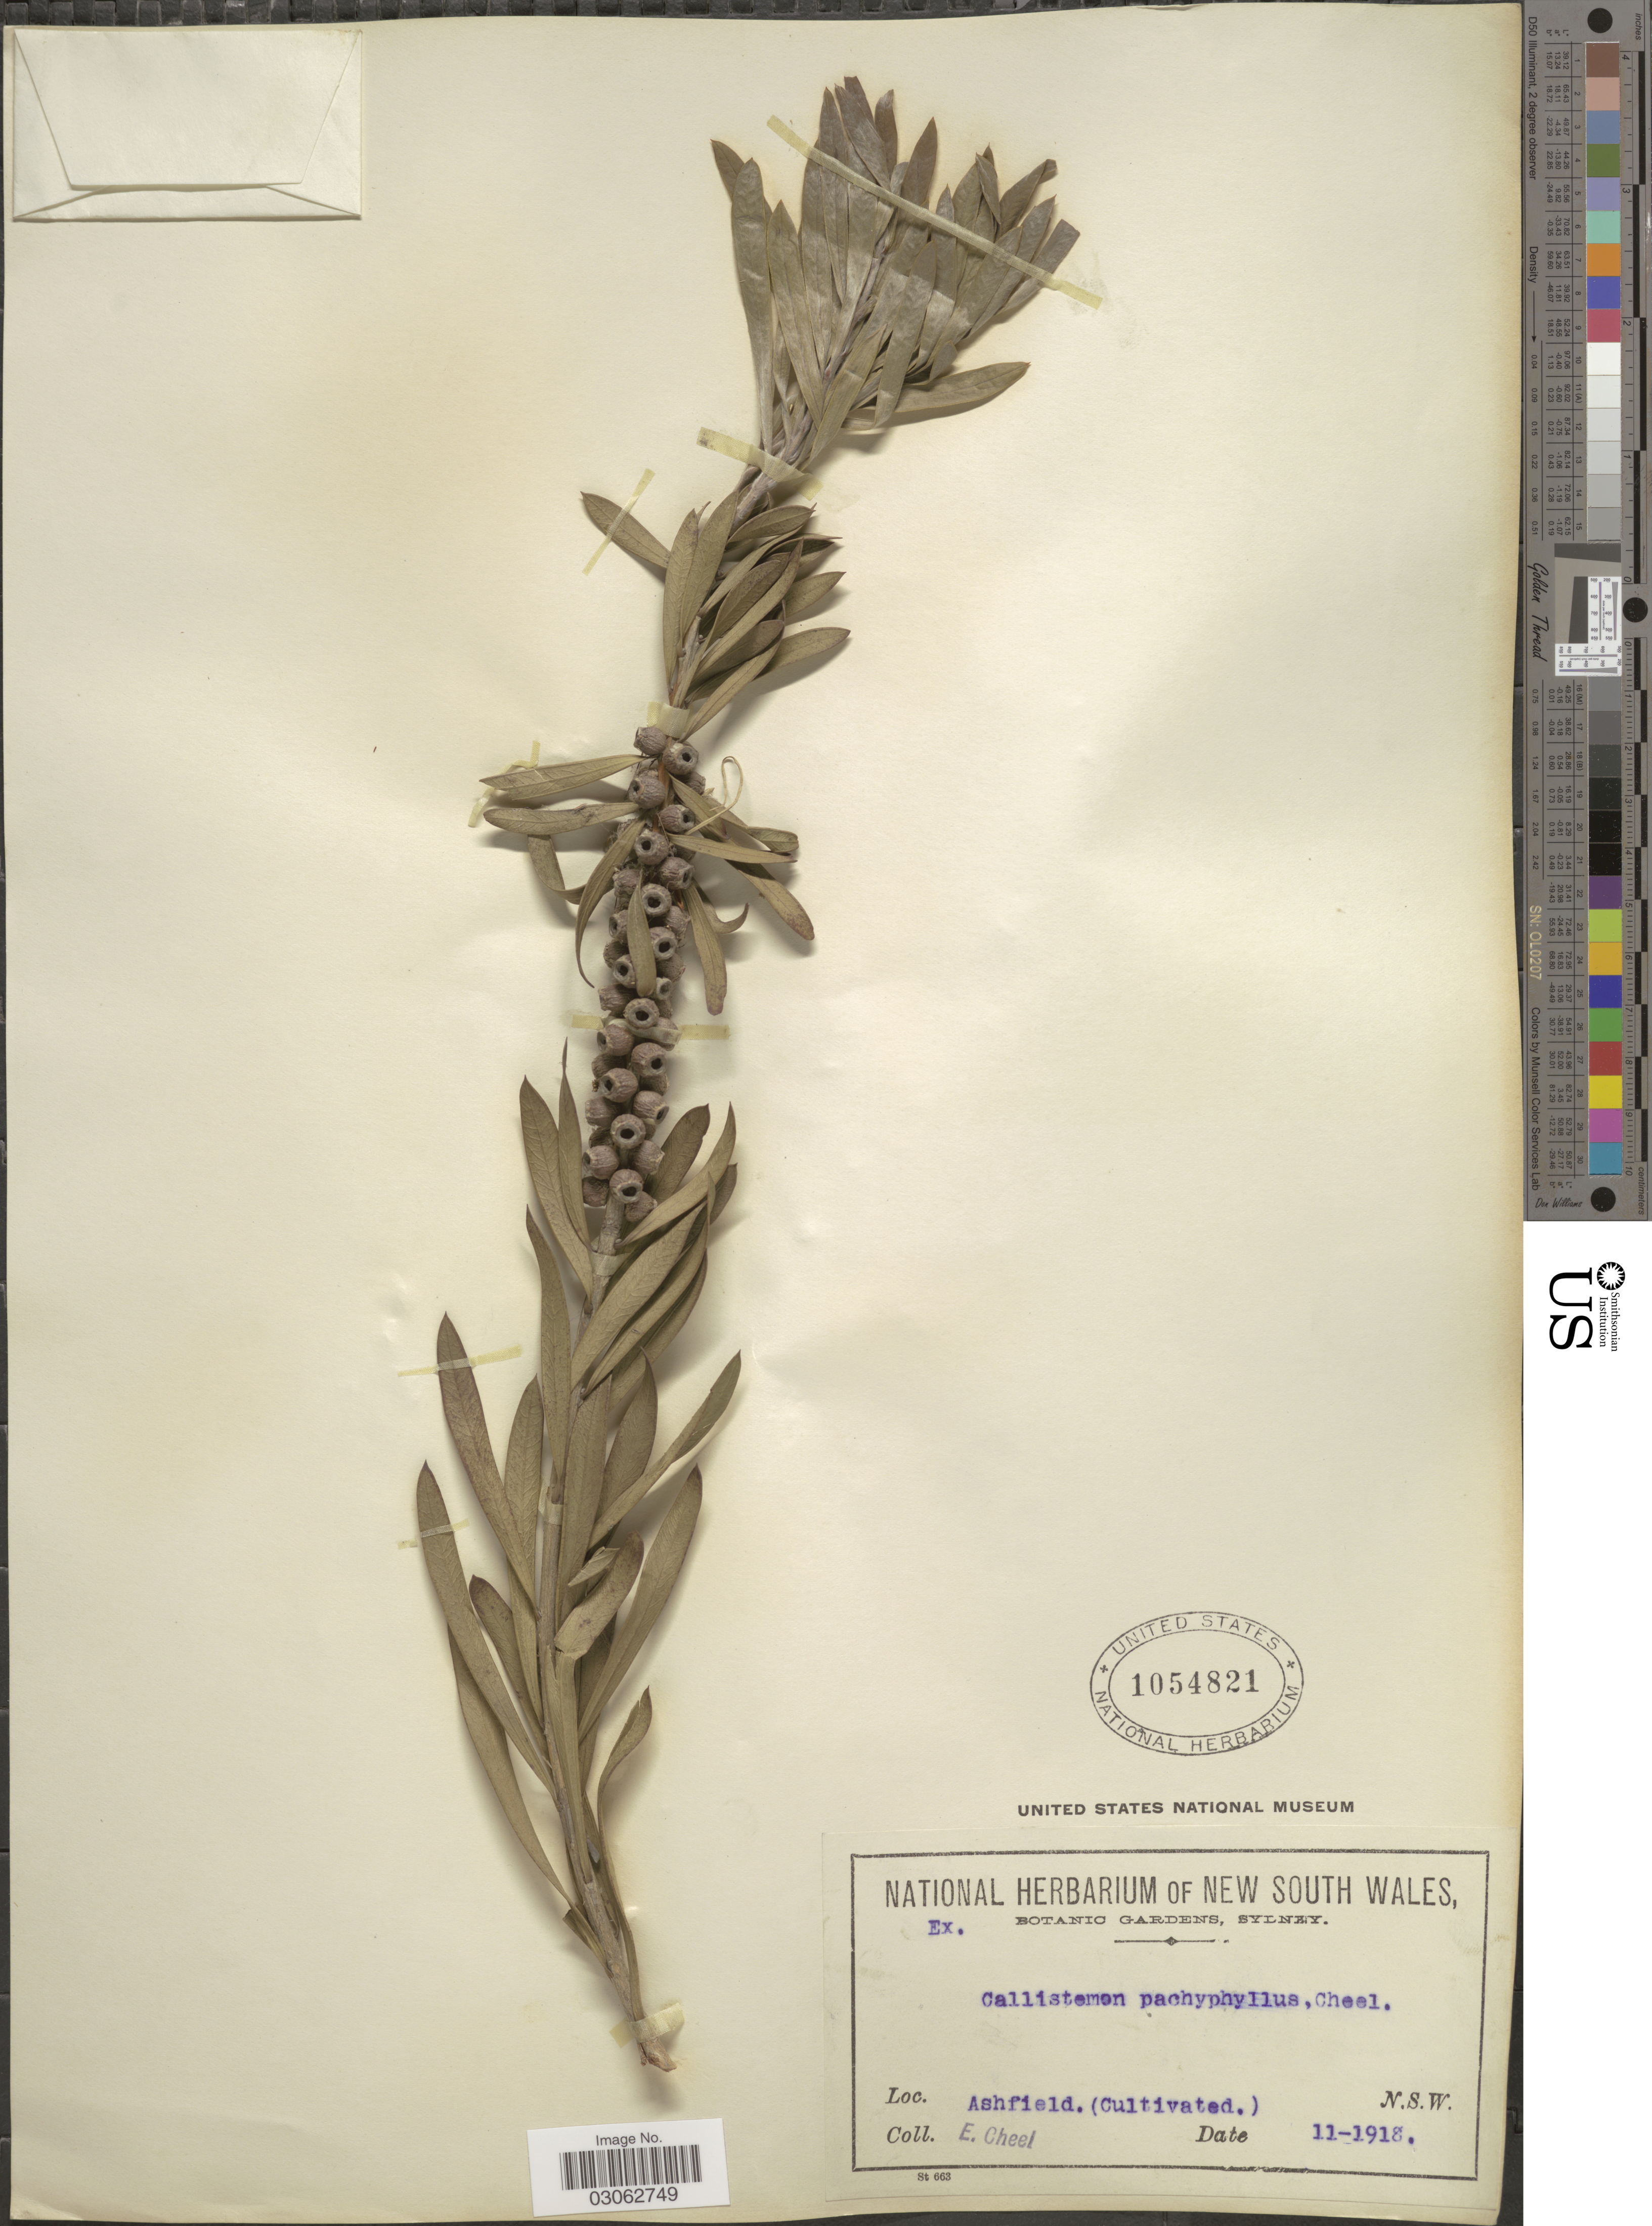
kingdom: Plantae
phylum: Tracheophyta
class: Magnoliopsida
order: Myrtales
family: Myrtaceae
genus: Callistemon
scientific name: Callistemon pachyphyllus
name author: Cheel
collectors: E. Cheel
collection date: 1918-11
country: Australia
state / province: New South Wales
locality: Ashfield. N.S.W.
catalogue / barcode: US 1054821